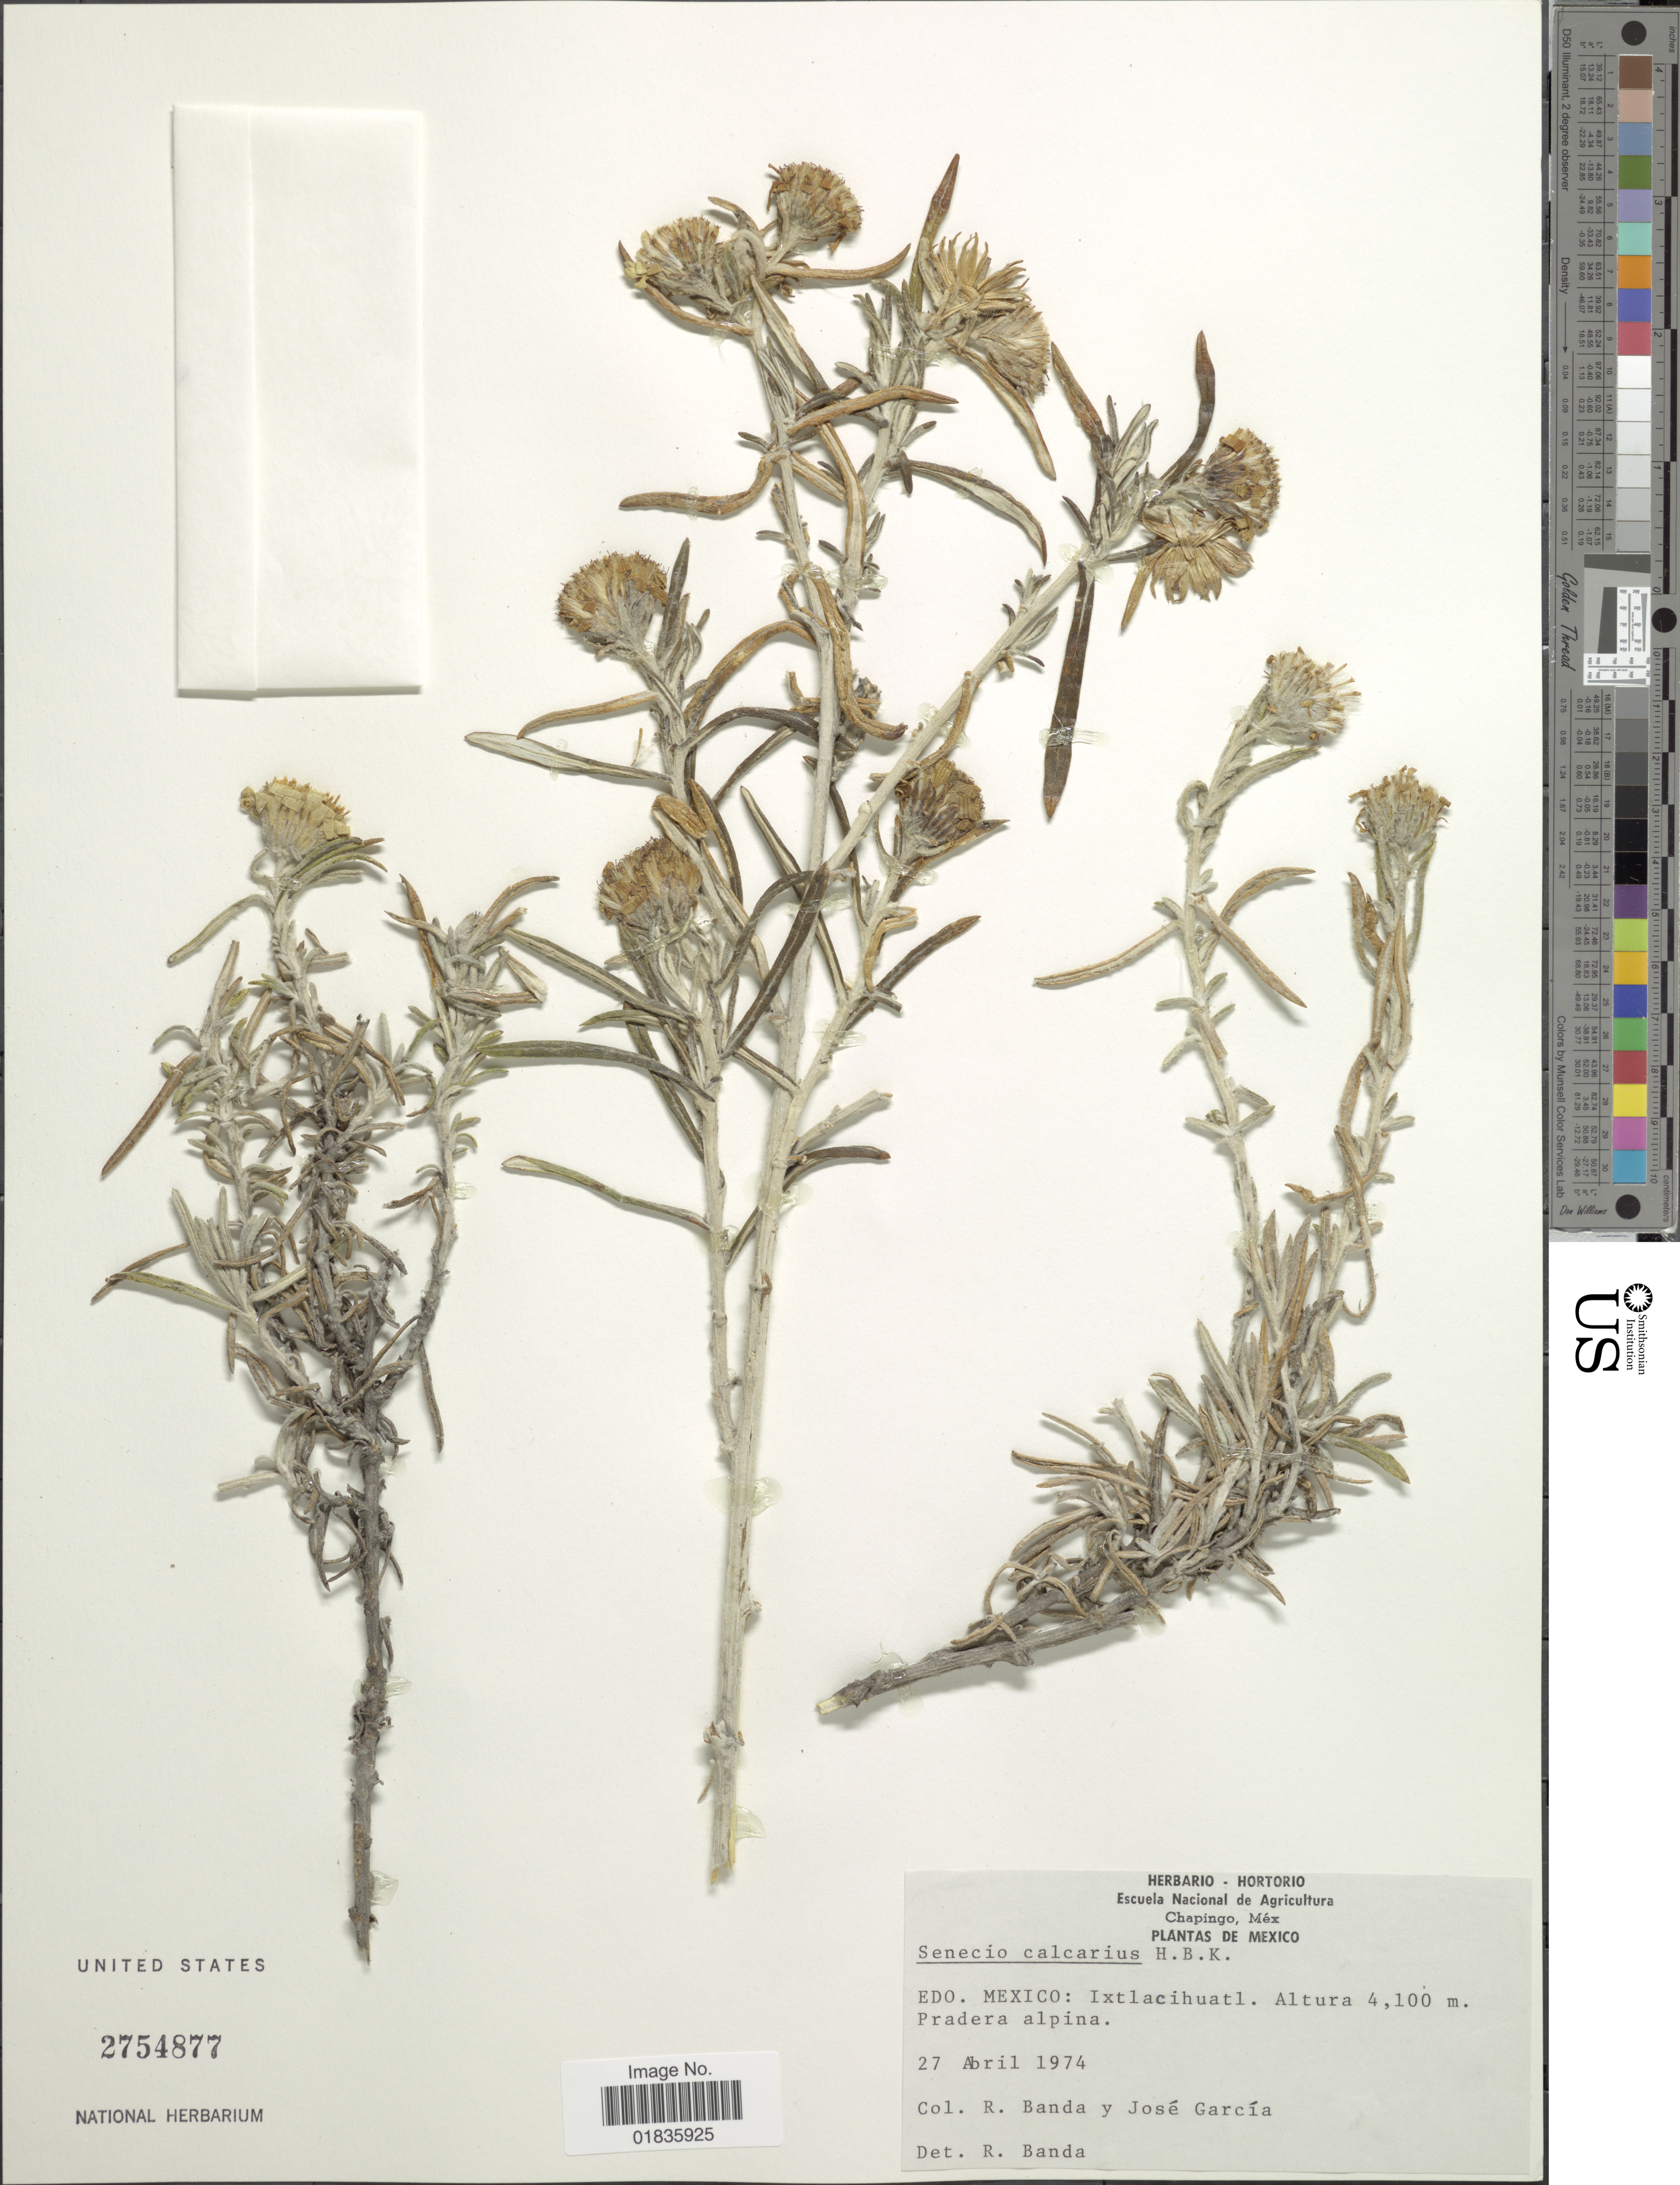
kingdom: Plantae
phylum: Tracheophyta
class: Magnoliopsida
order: Asterales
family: Asteraceae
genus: Senecio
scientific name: Senecio mairetianus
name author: DC.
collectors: R. Banda & J. García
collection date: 1974-04-27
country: Mexico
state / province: México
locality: Ixtlacihuatl, pradera alpina.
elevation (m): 4100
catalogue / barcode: US 2754877